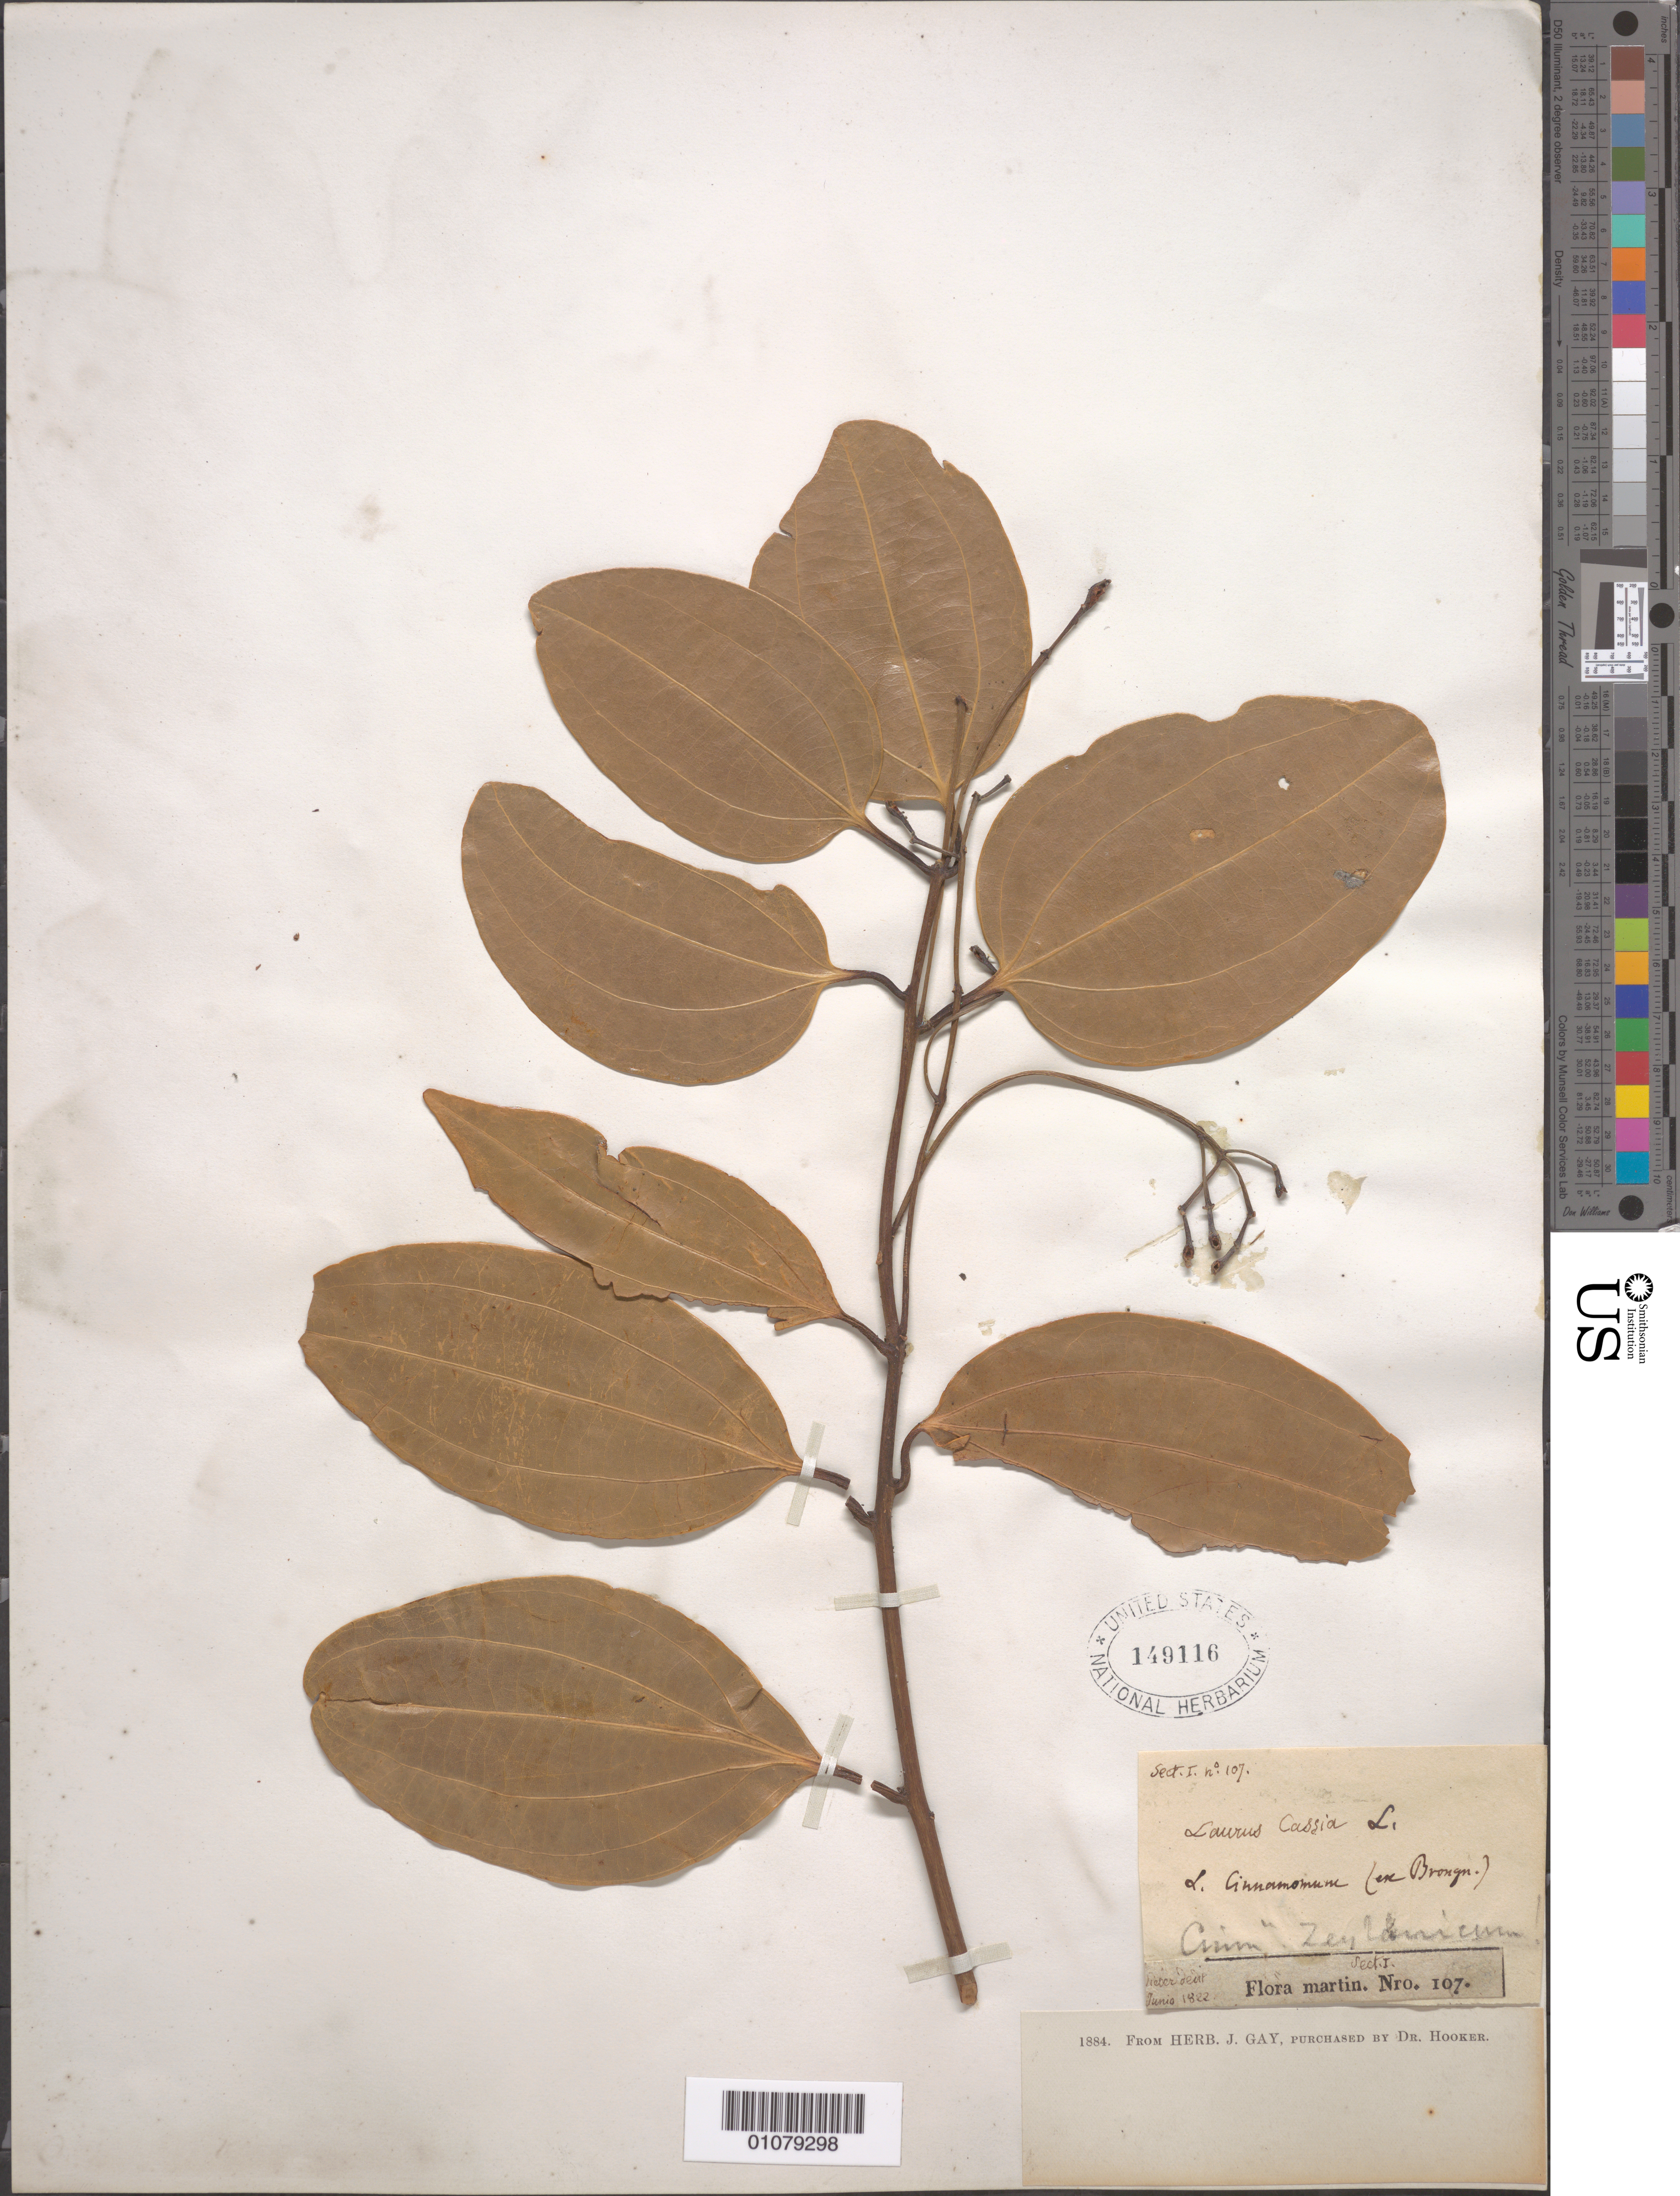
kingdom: Plantae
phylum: Tracheophyta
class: Magnoliopsida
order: Laurales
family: Lauraceae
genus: Cinnamomum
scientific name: Cinnamomum verum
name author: J. Presl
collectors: J. Gay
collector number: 107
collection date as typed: Jun 1822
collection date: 1822-06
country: Martinique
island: Martinique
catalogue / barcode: US 149116